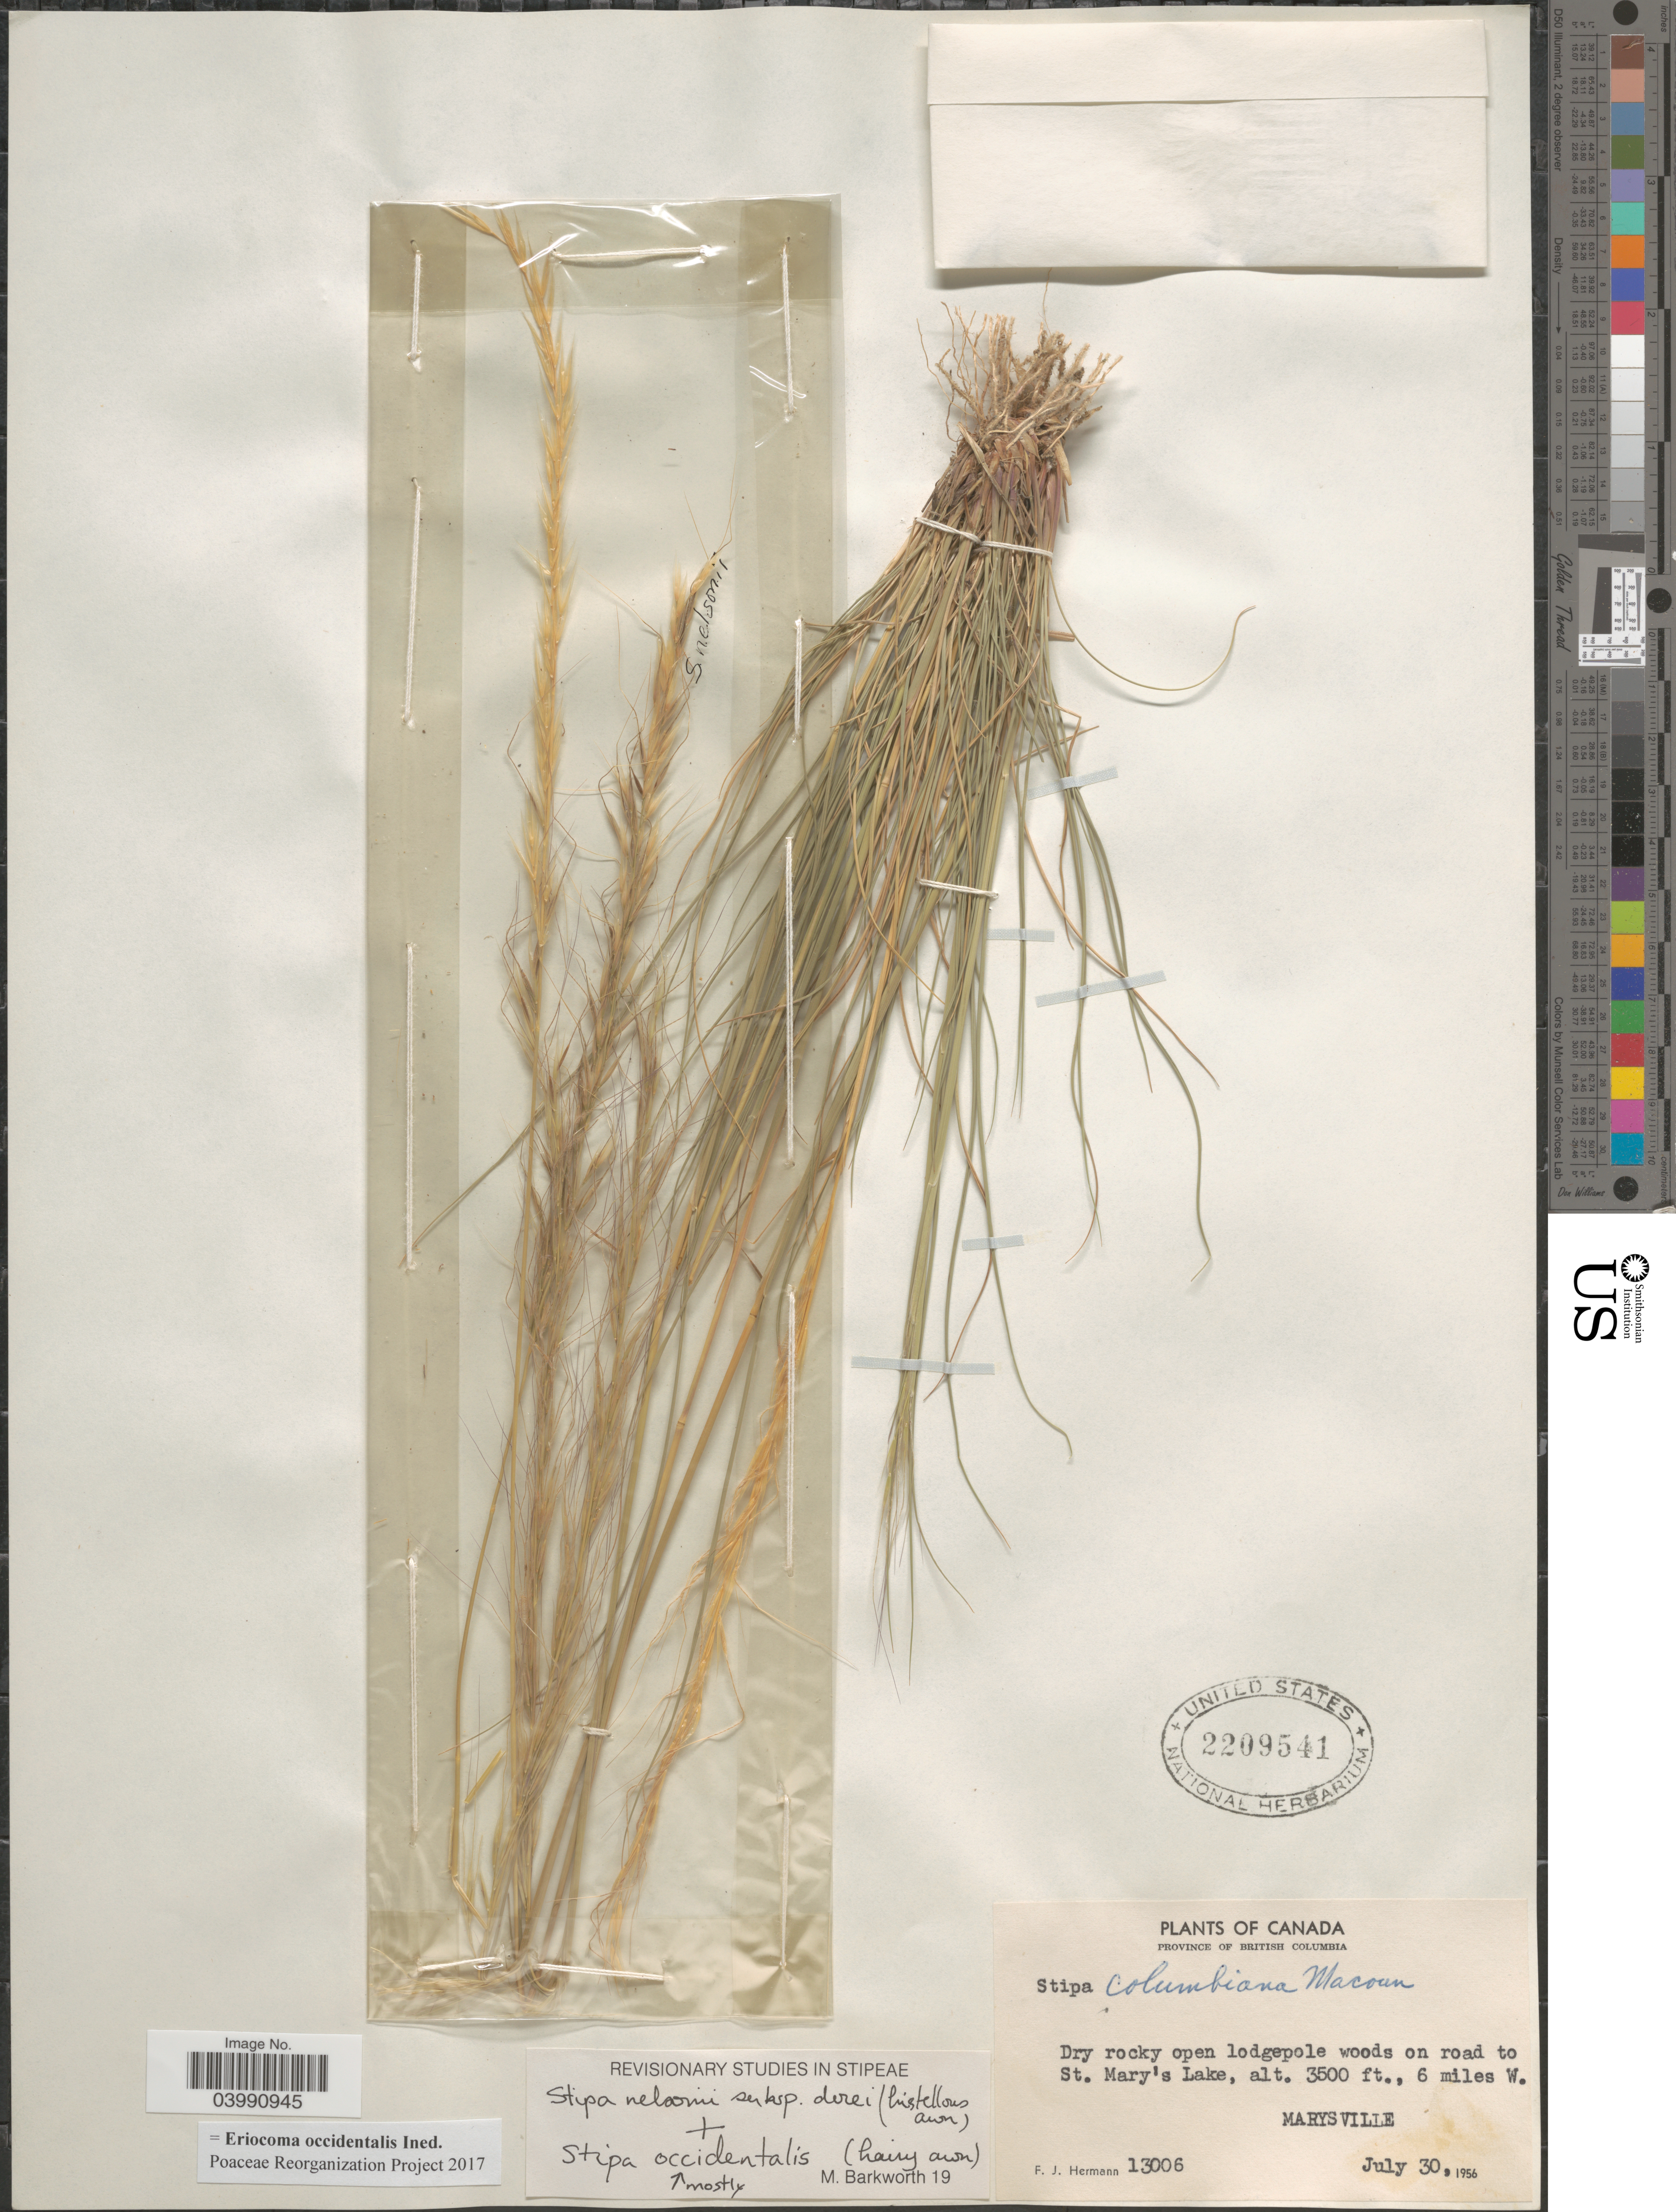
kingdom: Plantae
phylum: Tracheophyta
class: Liliopsida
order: Poales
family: Poaceae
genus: Eriocoma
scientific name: Eriocoma occidentalis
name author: (Thurb. ex S. Watson) Romasch.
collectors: F. J. Hermann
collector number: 13006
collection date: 1956-07-30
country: Canada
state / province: British Columbia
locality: On road to St. Mary's Lake, 6 miles W. Marysville.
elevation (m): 1067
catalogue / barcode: US 2209541